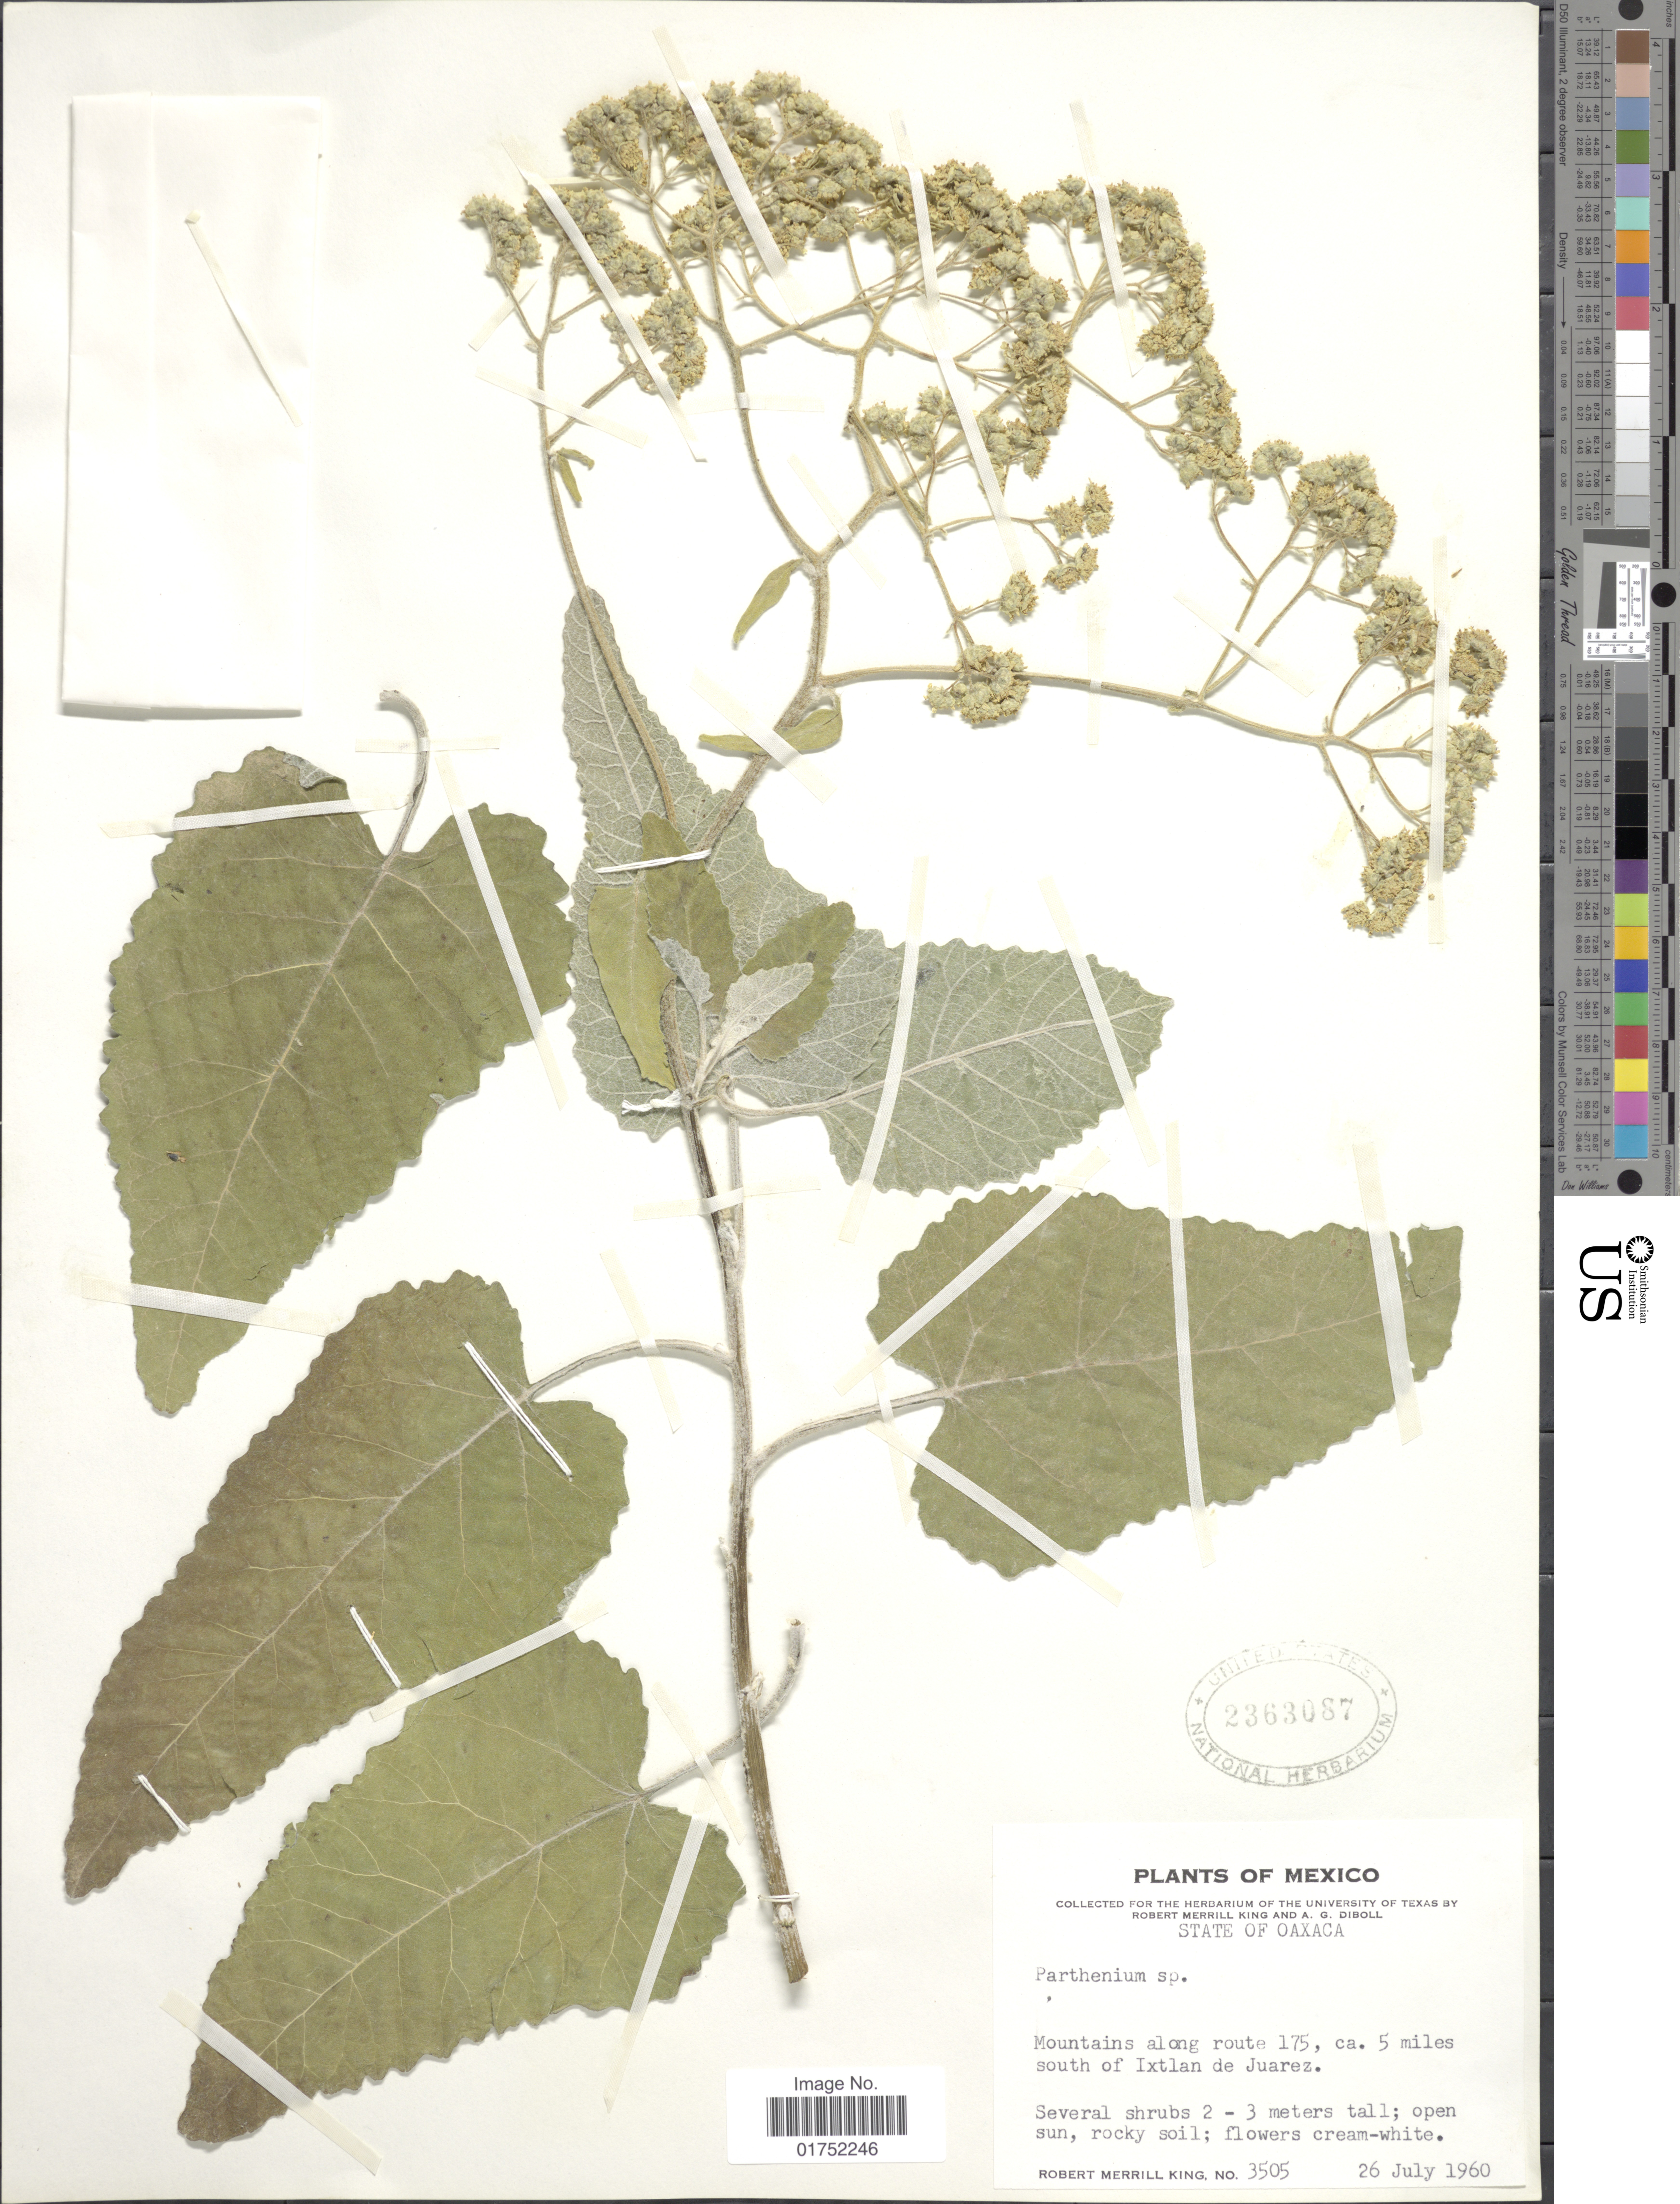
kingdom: Plantae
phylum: Tracheophyta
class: Magnoliopsida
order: Asterales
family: Asteraceae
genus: Parthenium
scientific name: Parthenium sp.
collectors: R. M. King & A. Diboll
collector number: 3505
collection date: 1960-07-26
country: Mexico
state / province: Oaxaca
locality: Mountans along route 175, ca 5 miles south of Ixtlan de Juarez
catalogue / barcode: US 2363087